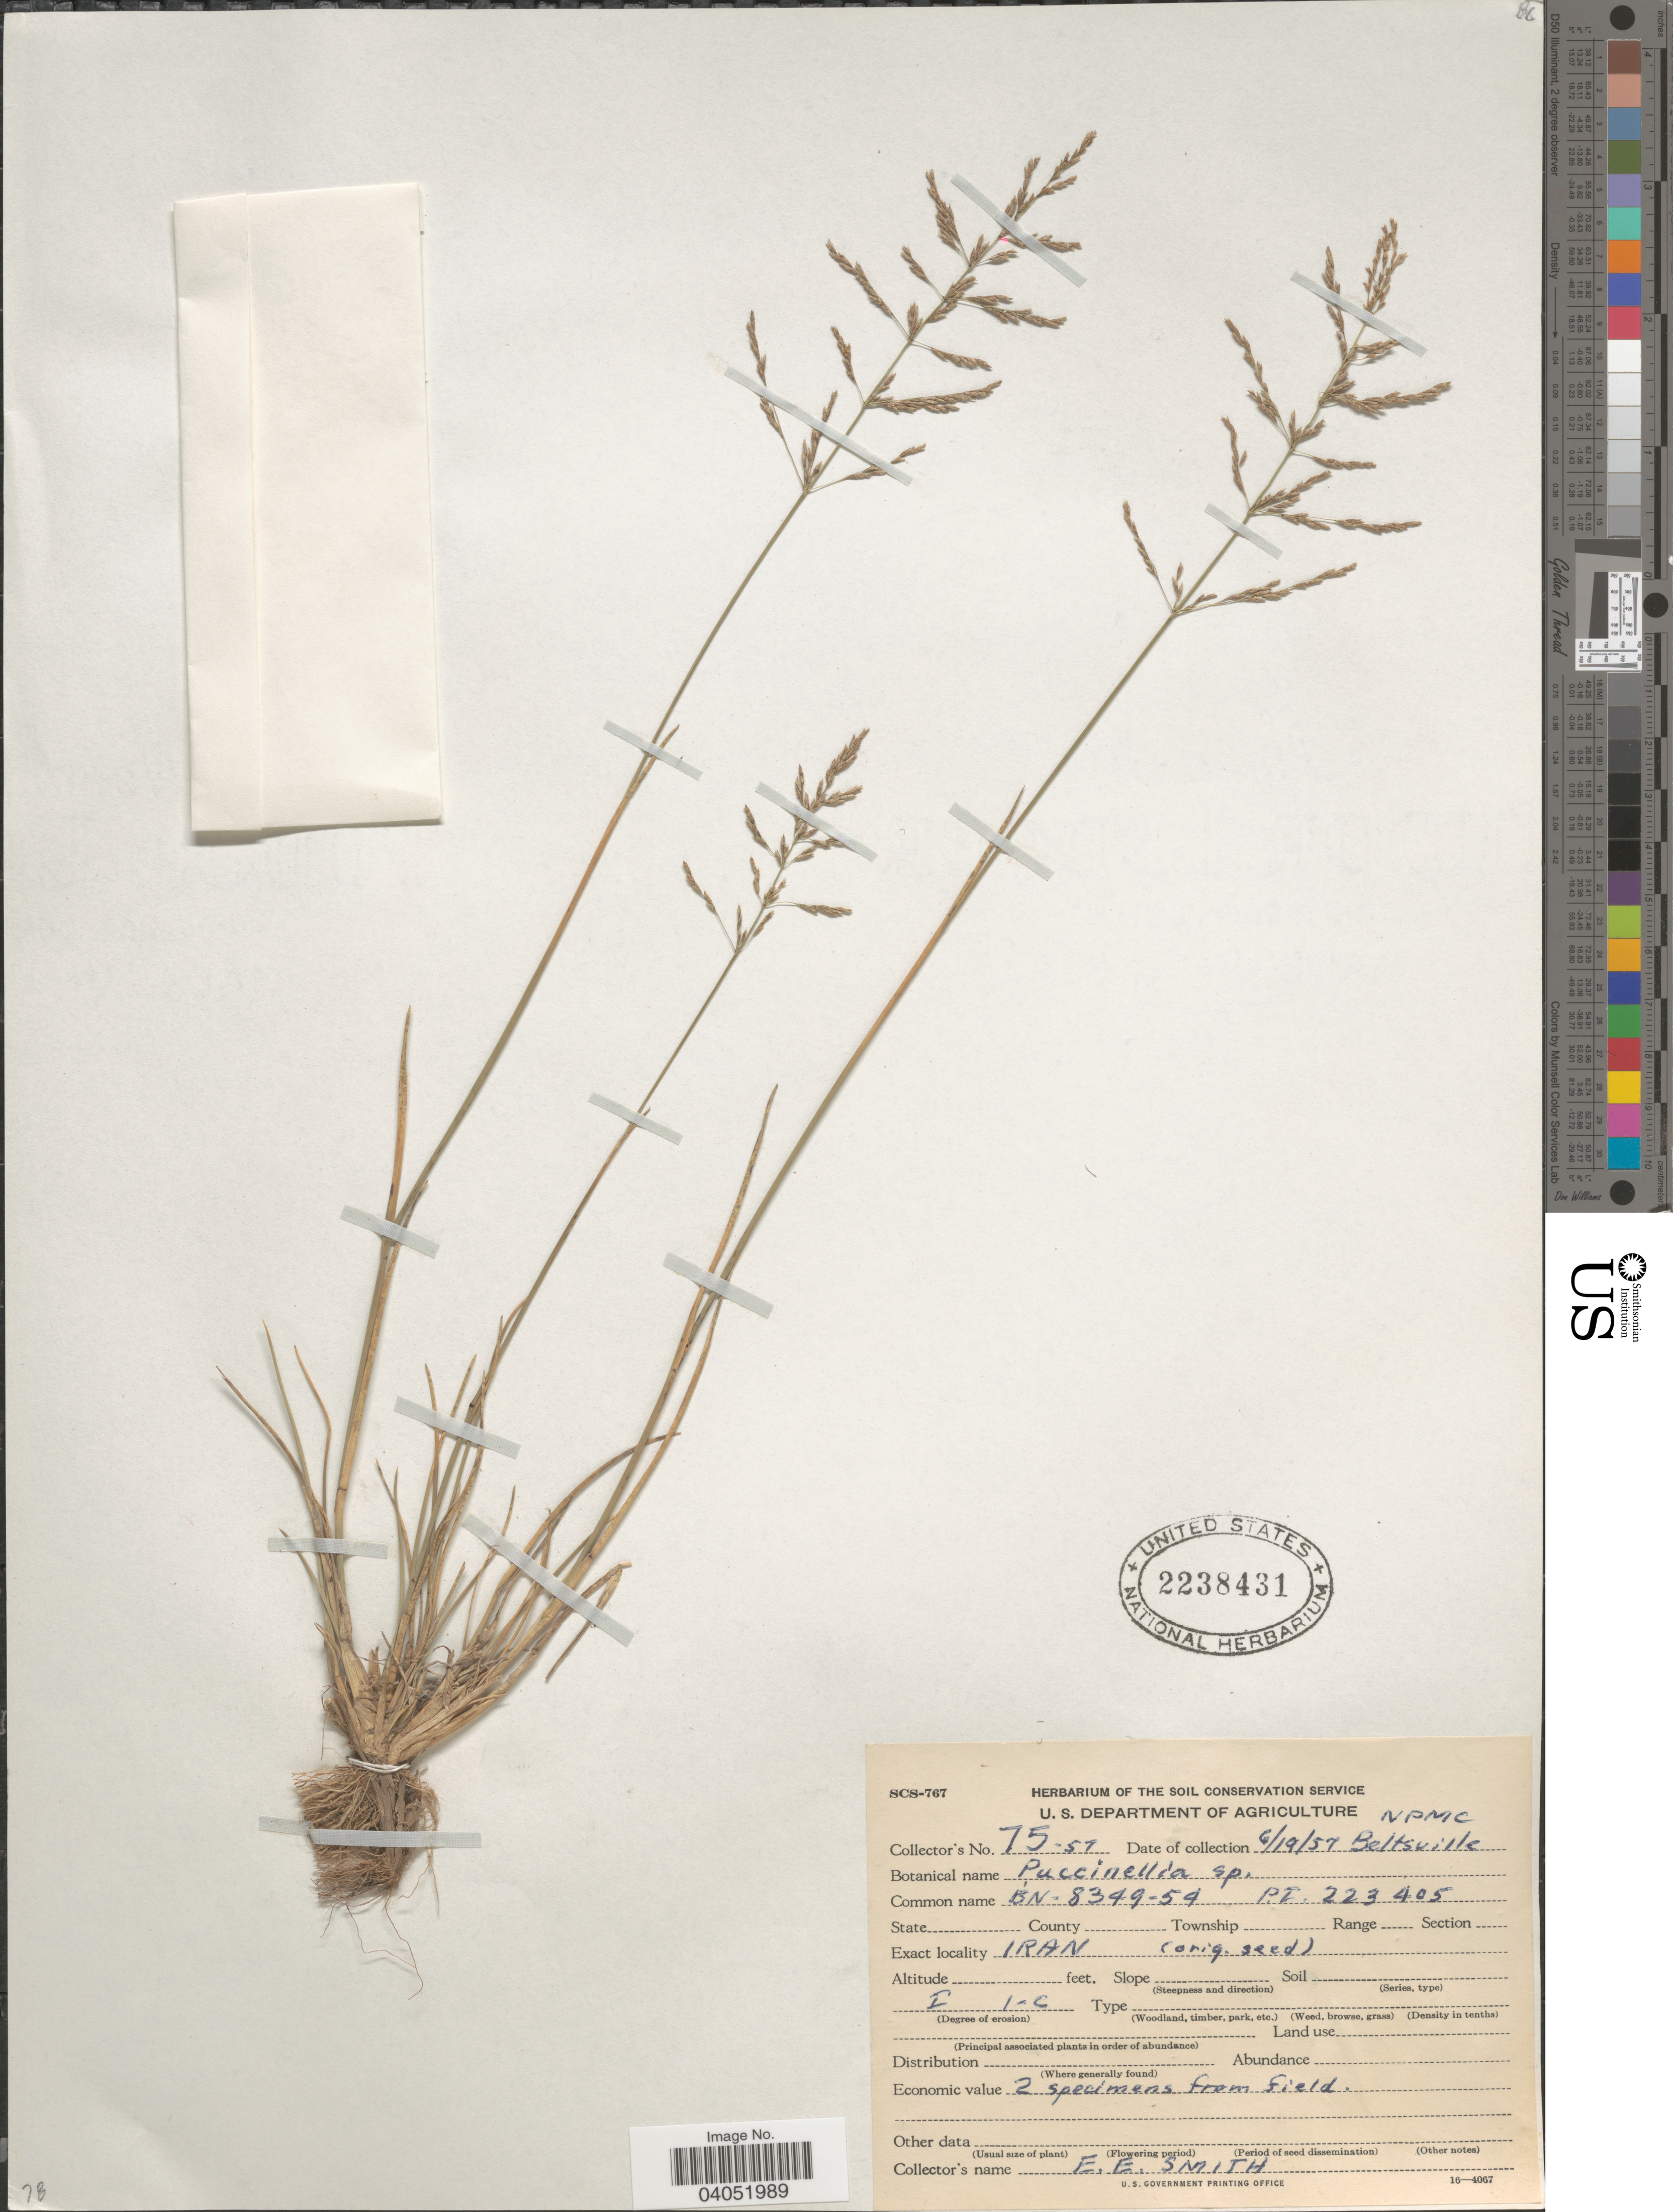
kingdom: Plantae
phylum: Tracheophyta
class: Liliopsida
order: Poales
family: Poaceae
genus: Puccinellia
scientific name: Puccinellia sp.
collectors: E. E. Smith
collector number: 75-57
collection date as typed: Transcribed d/m/y: 19/6/57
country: United States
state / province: Maryland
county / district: Prince George's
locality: Beltsville.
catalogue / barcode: US 2238431